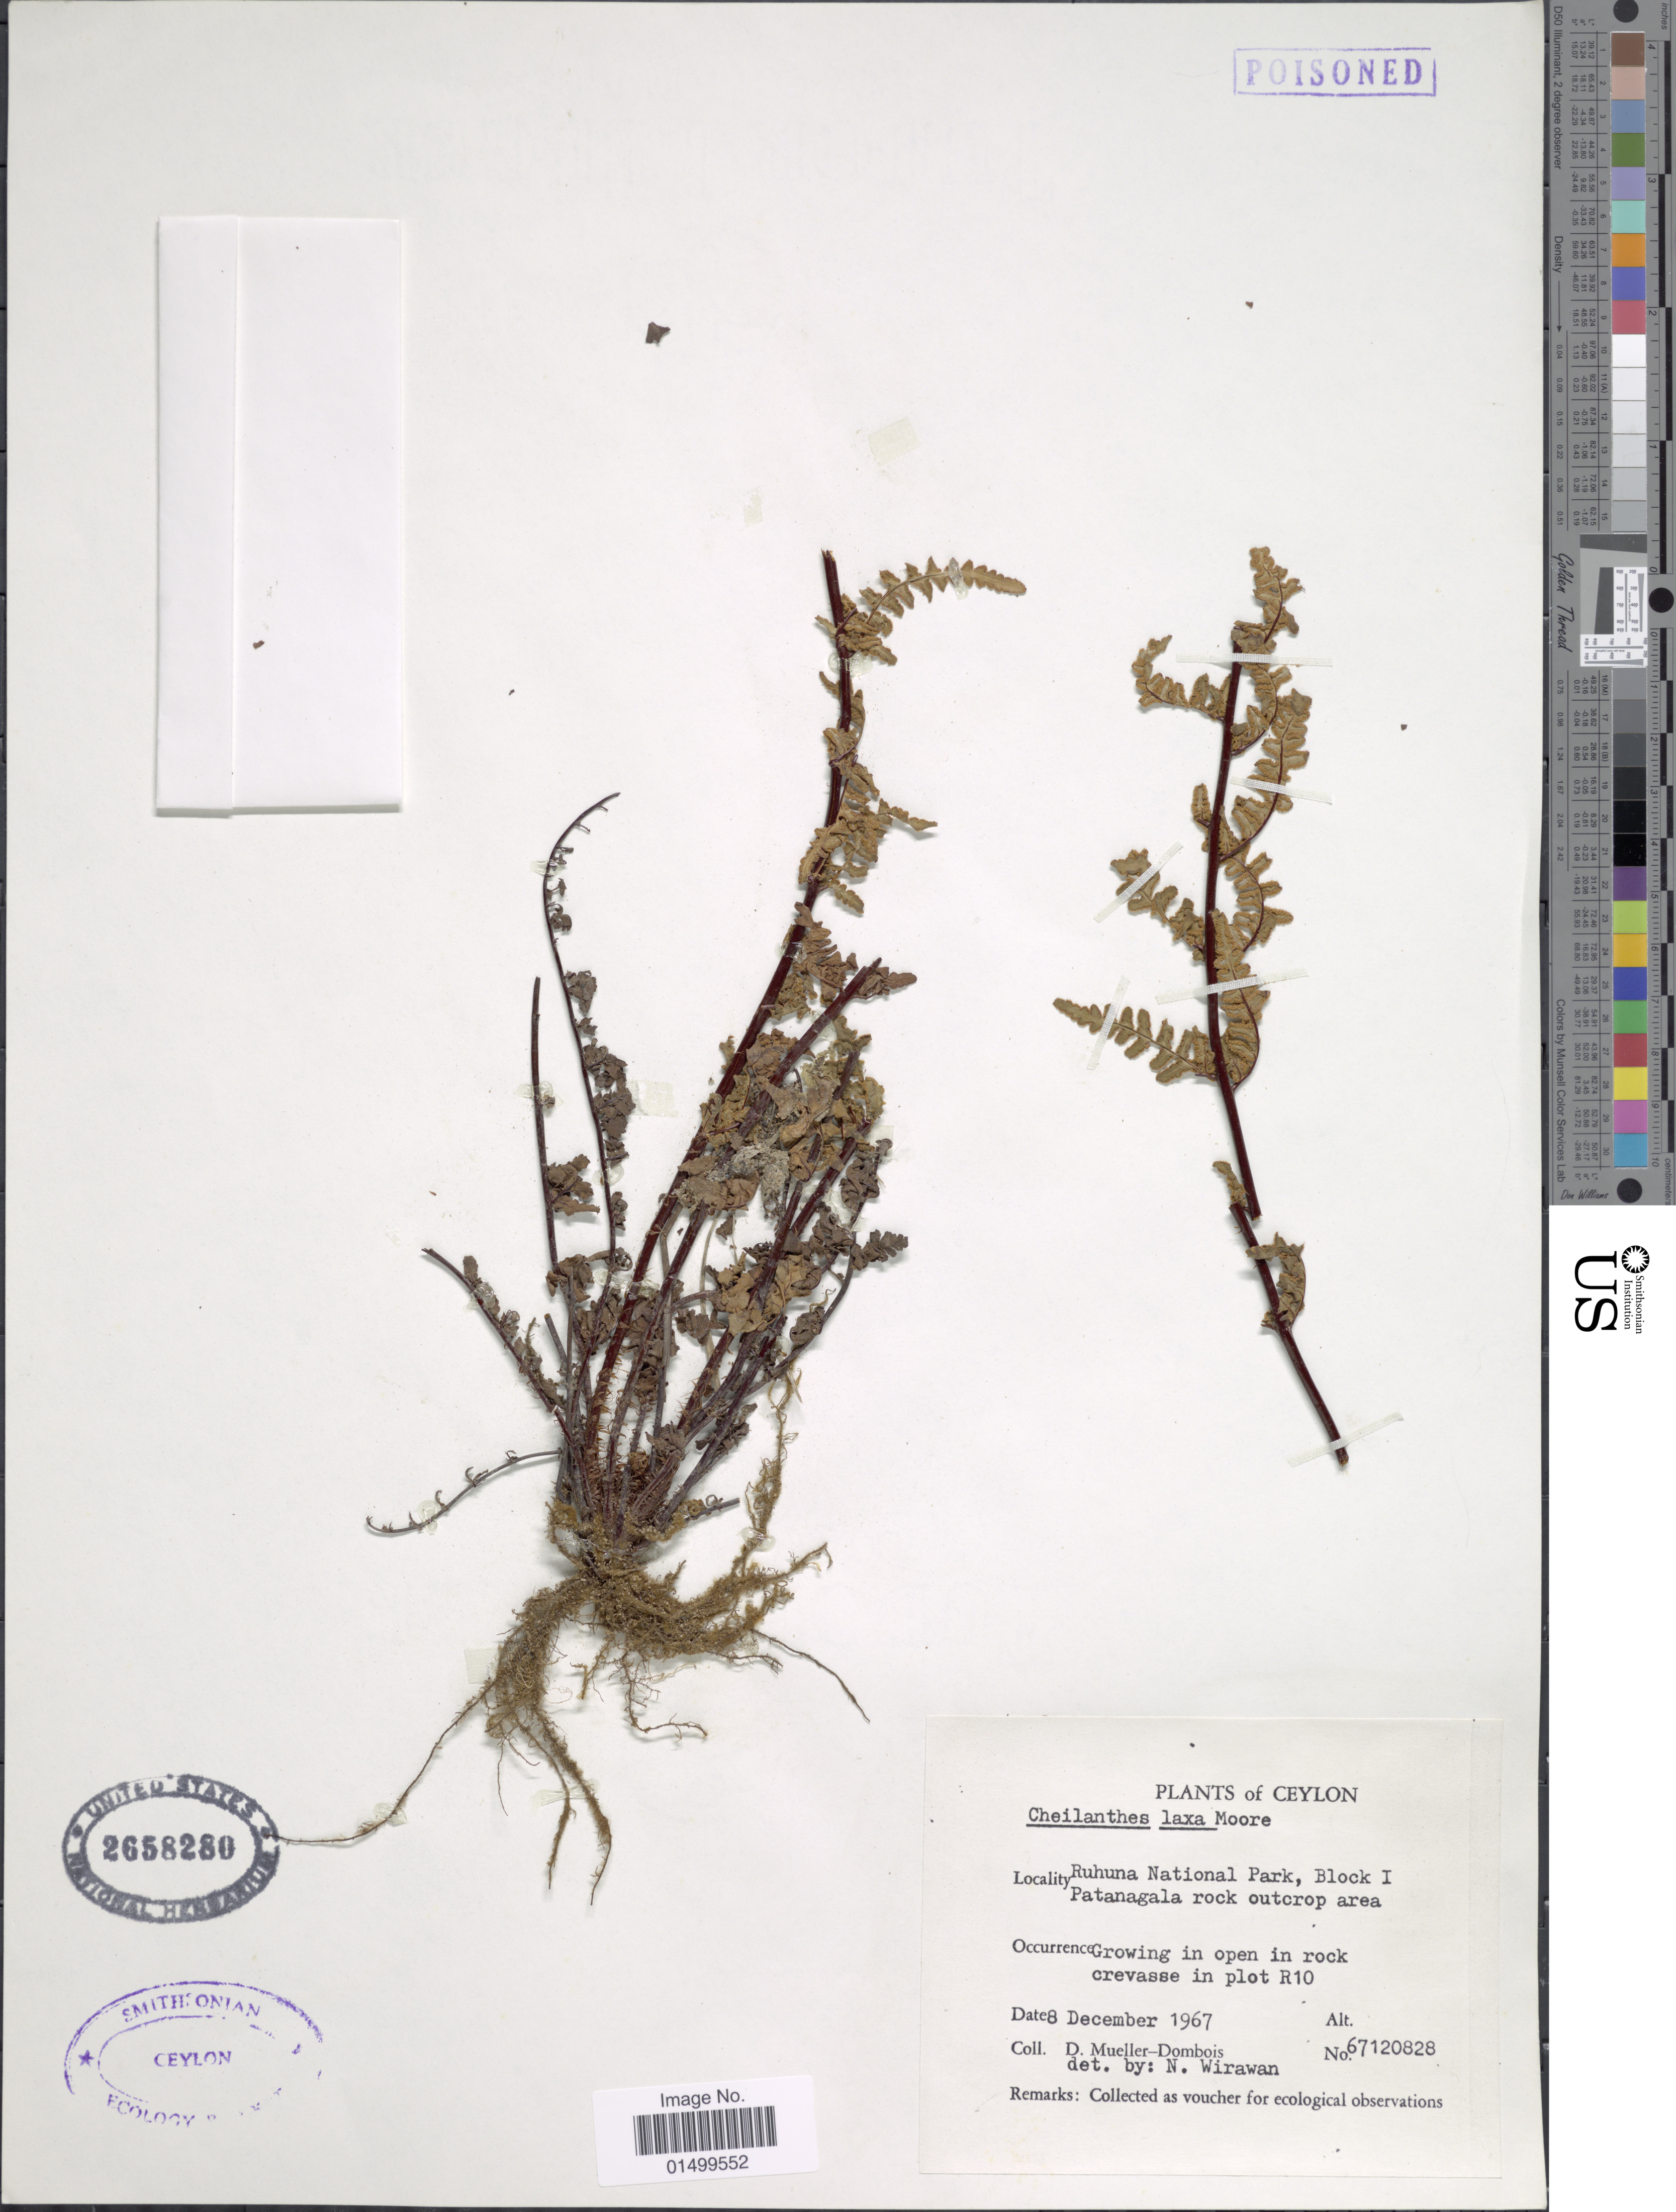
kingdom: Plantae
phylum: Tracheophyta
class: Polypodiopsida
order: Polypodiales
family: Pteridaceae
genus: Cheilanthes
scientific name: Cheilanthes laxa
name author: T. Moore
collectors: D. Meuller-Dombois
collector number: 67120828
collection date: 1967-12-08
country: Sri Lanka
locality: Ceylon, Ruhuna National Park, Block 1 Patanagala rock outcrop area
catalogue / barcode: US 2658280